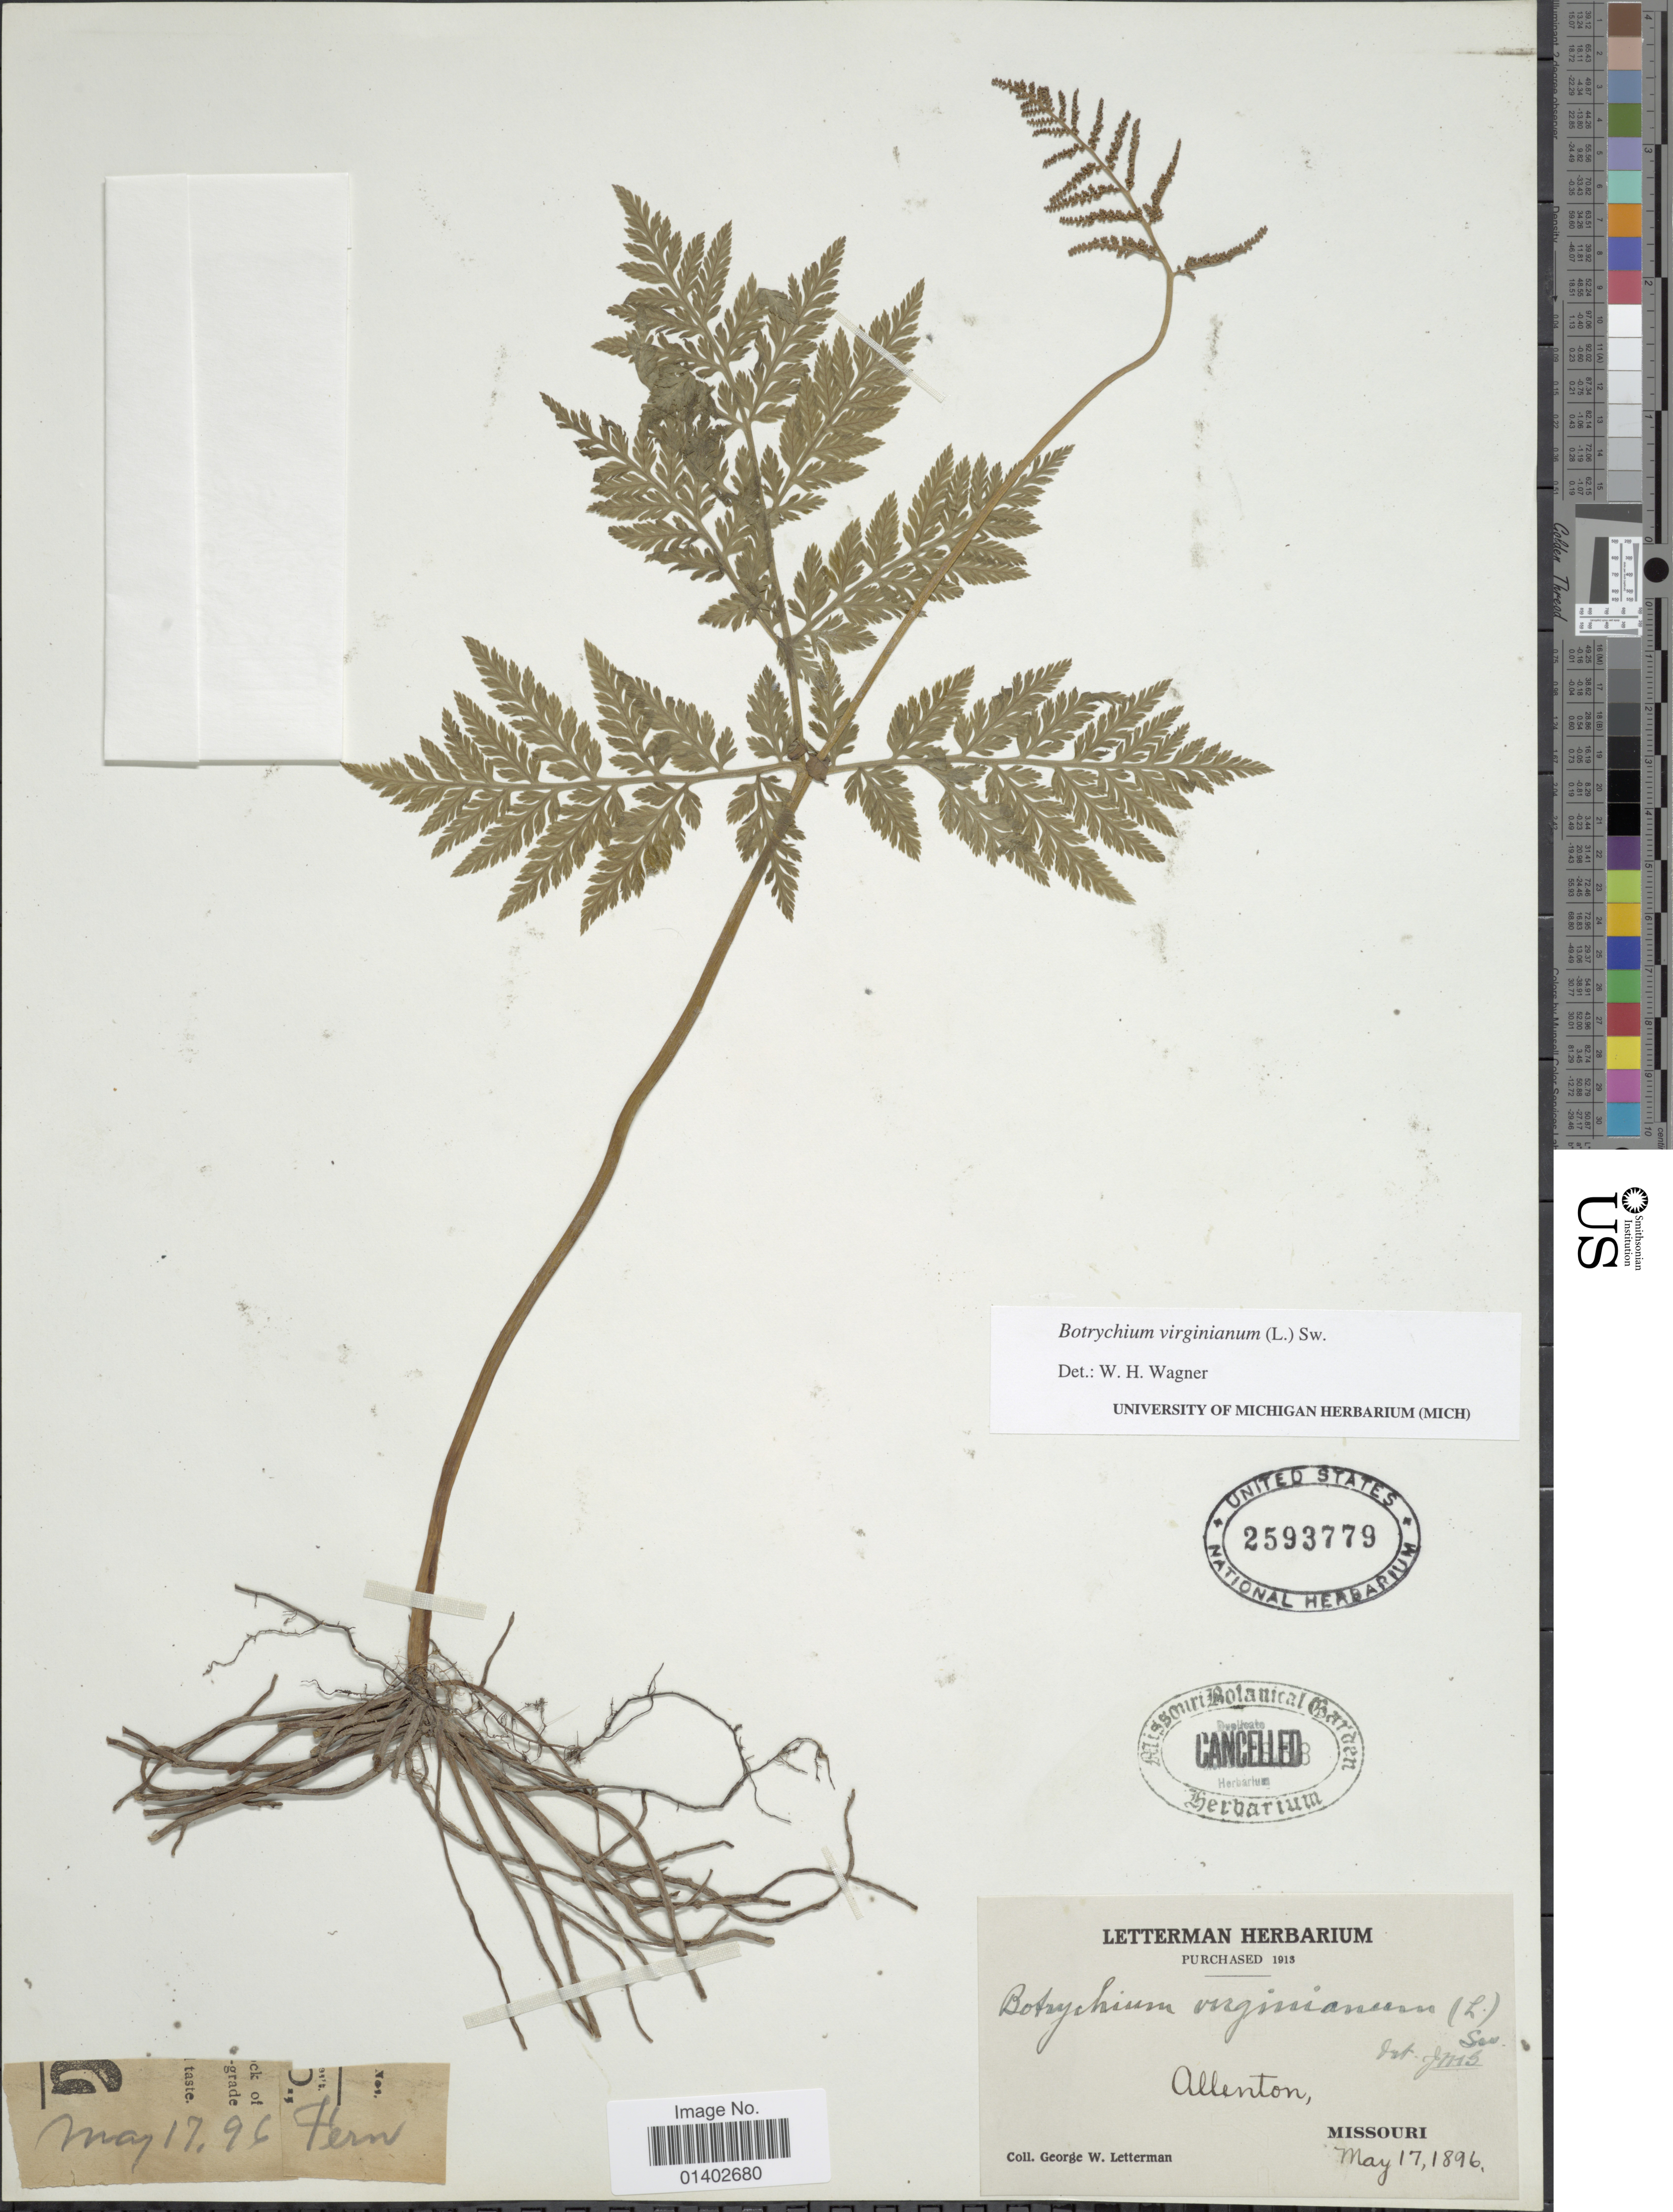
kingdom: Plantae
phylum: Tracheophyta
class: Polypodiopsida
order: Ophioglossales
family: Ophioglossaceae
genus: Botrychium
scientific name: Botrychium virginianum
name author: (L.) Sw.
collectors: G. W. Letterman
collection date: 1896-05-17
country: United States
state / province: Missouri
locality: Allenton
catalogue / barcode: US 2593779